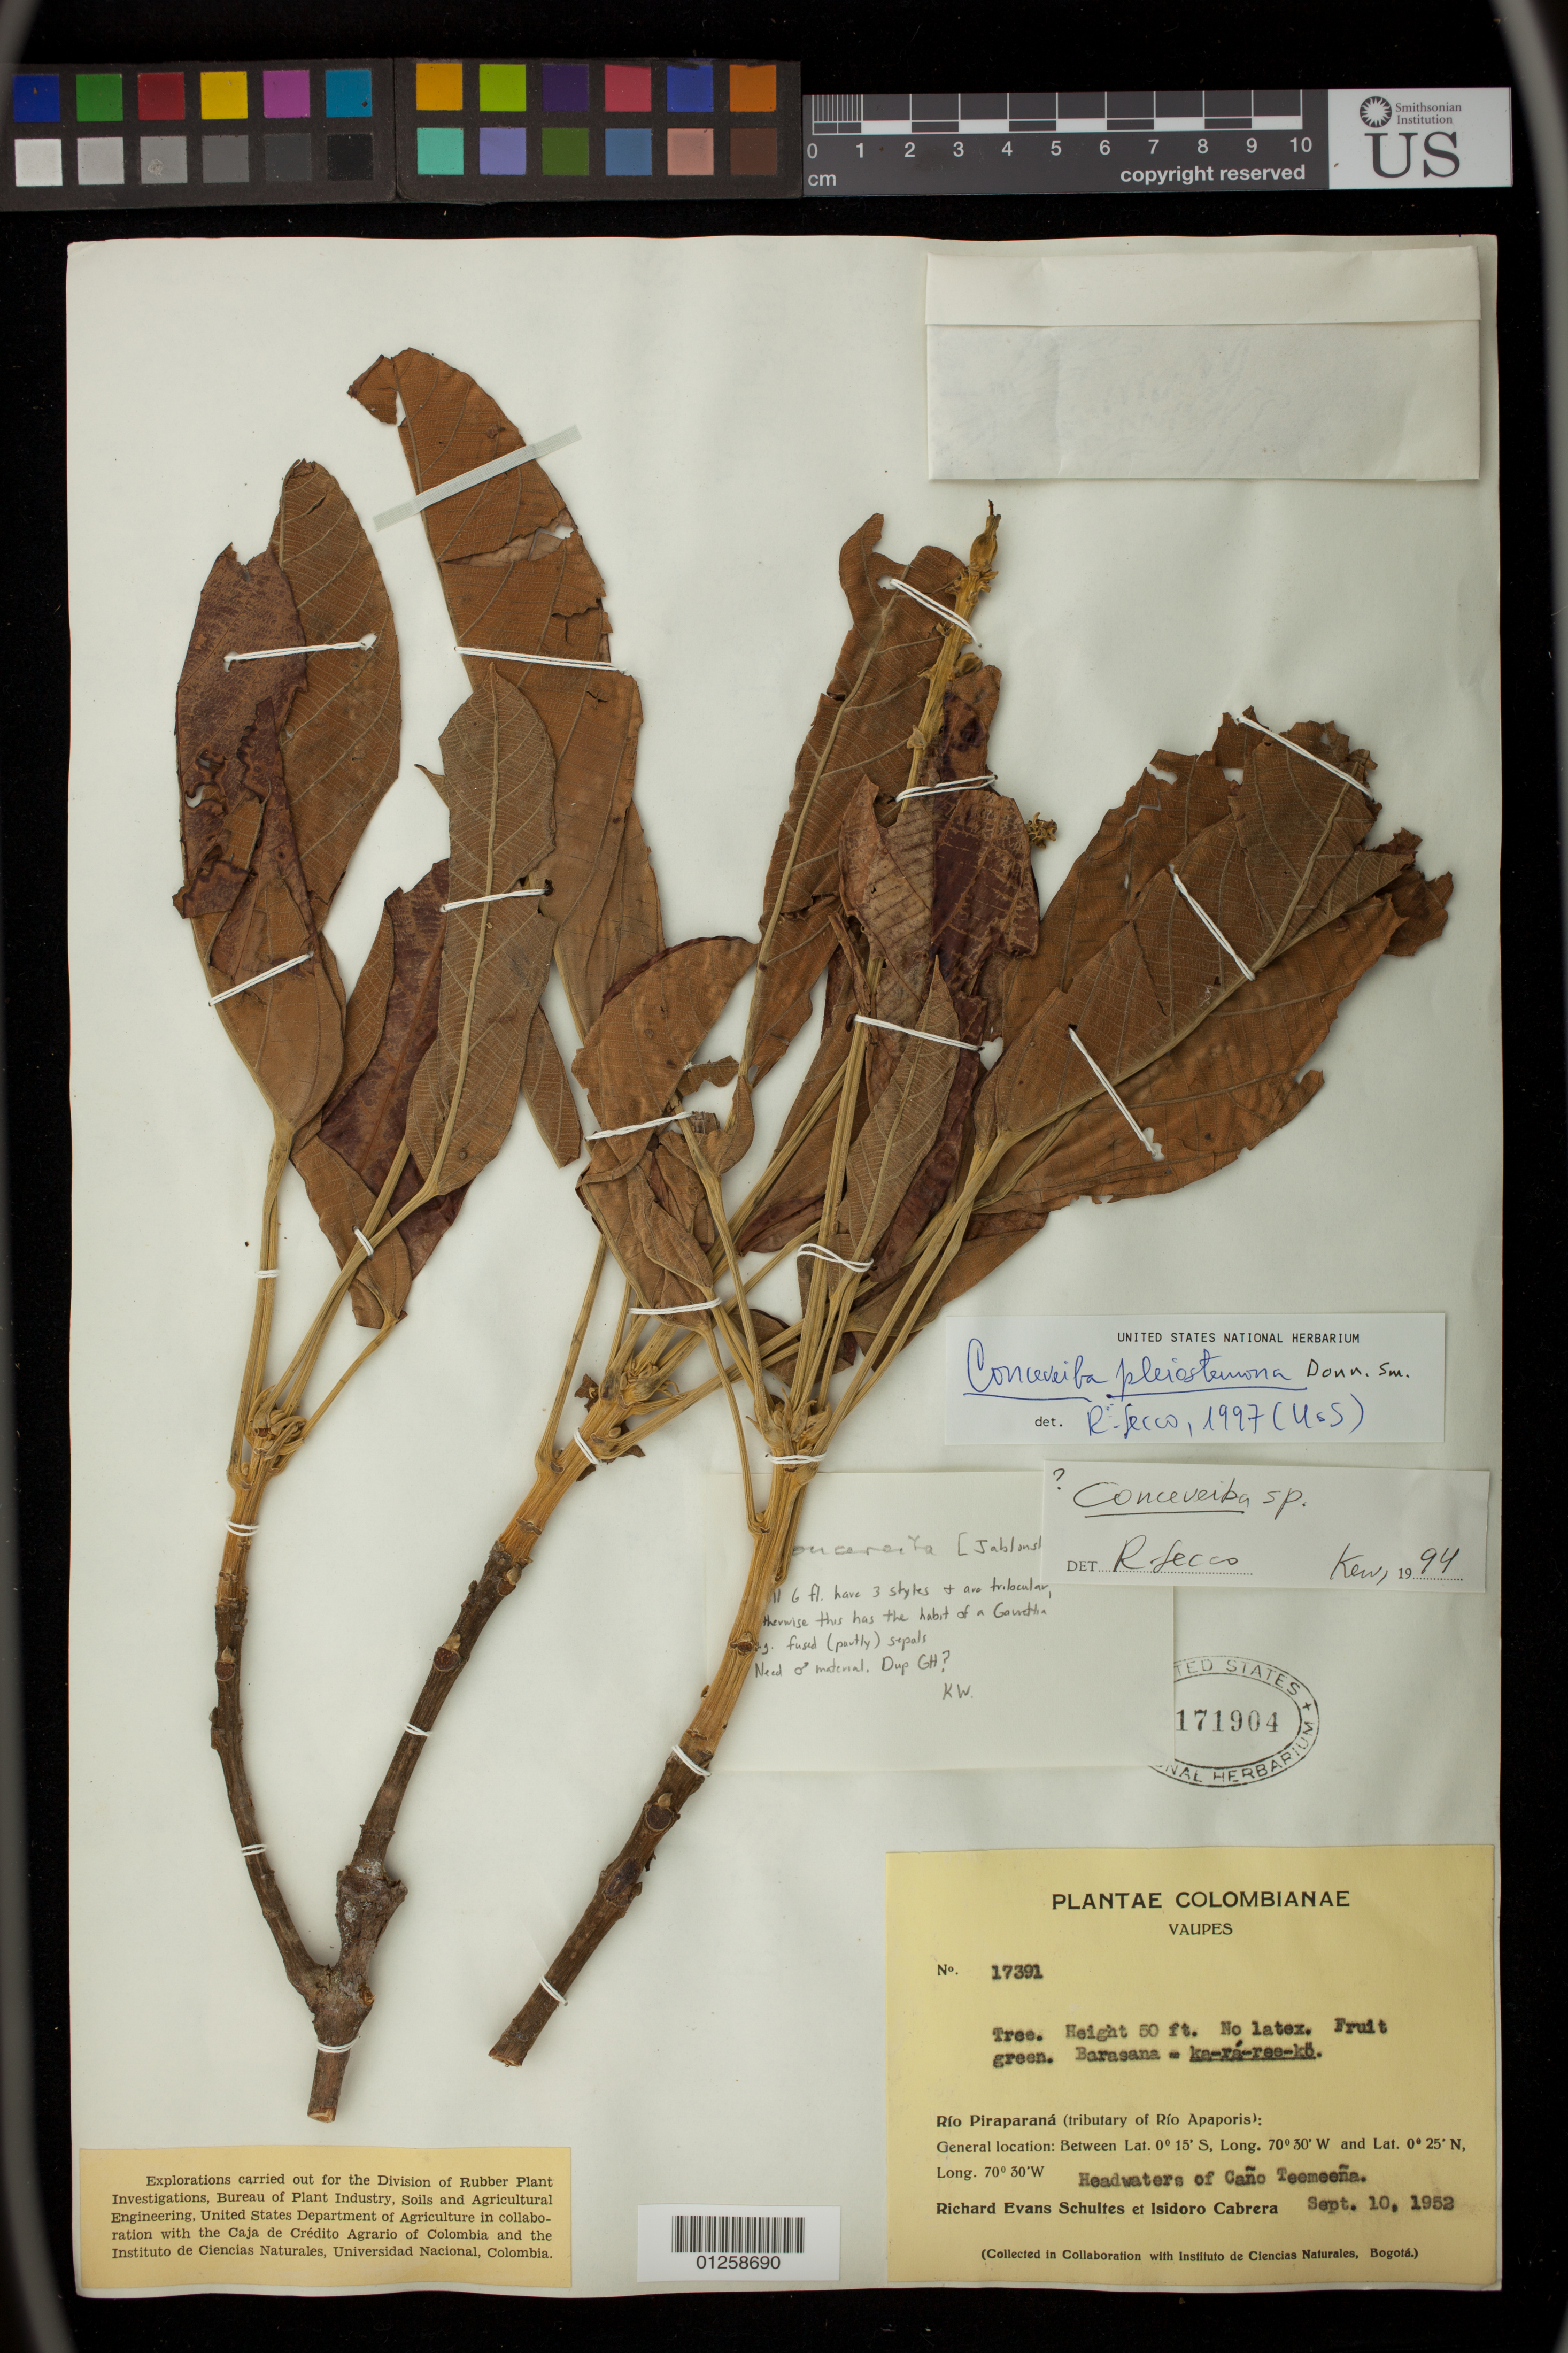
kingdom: Plantae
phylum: Tracheophyta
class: Magnoliopsida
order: Malpighiales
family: Euphorbiaceae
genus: Conceveiba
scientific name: Conceveiba pleiostemona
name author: Donn. Sm.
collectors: R. E. Schultes & I. Cabrera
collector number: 17391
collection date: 1952-09-10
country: Colombia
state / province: Vaupes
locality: Ria Piraparana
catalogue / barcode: US 171904